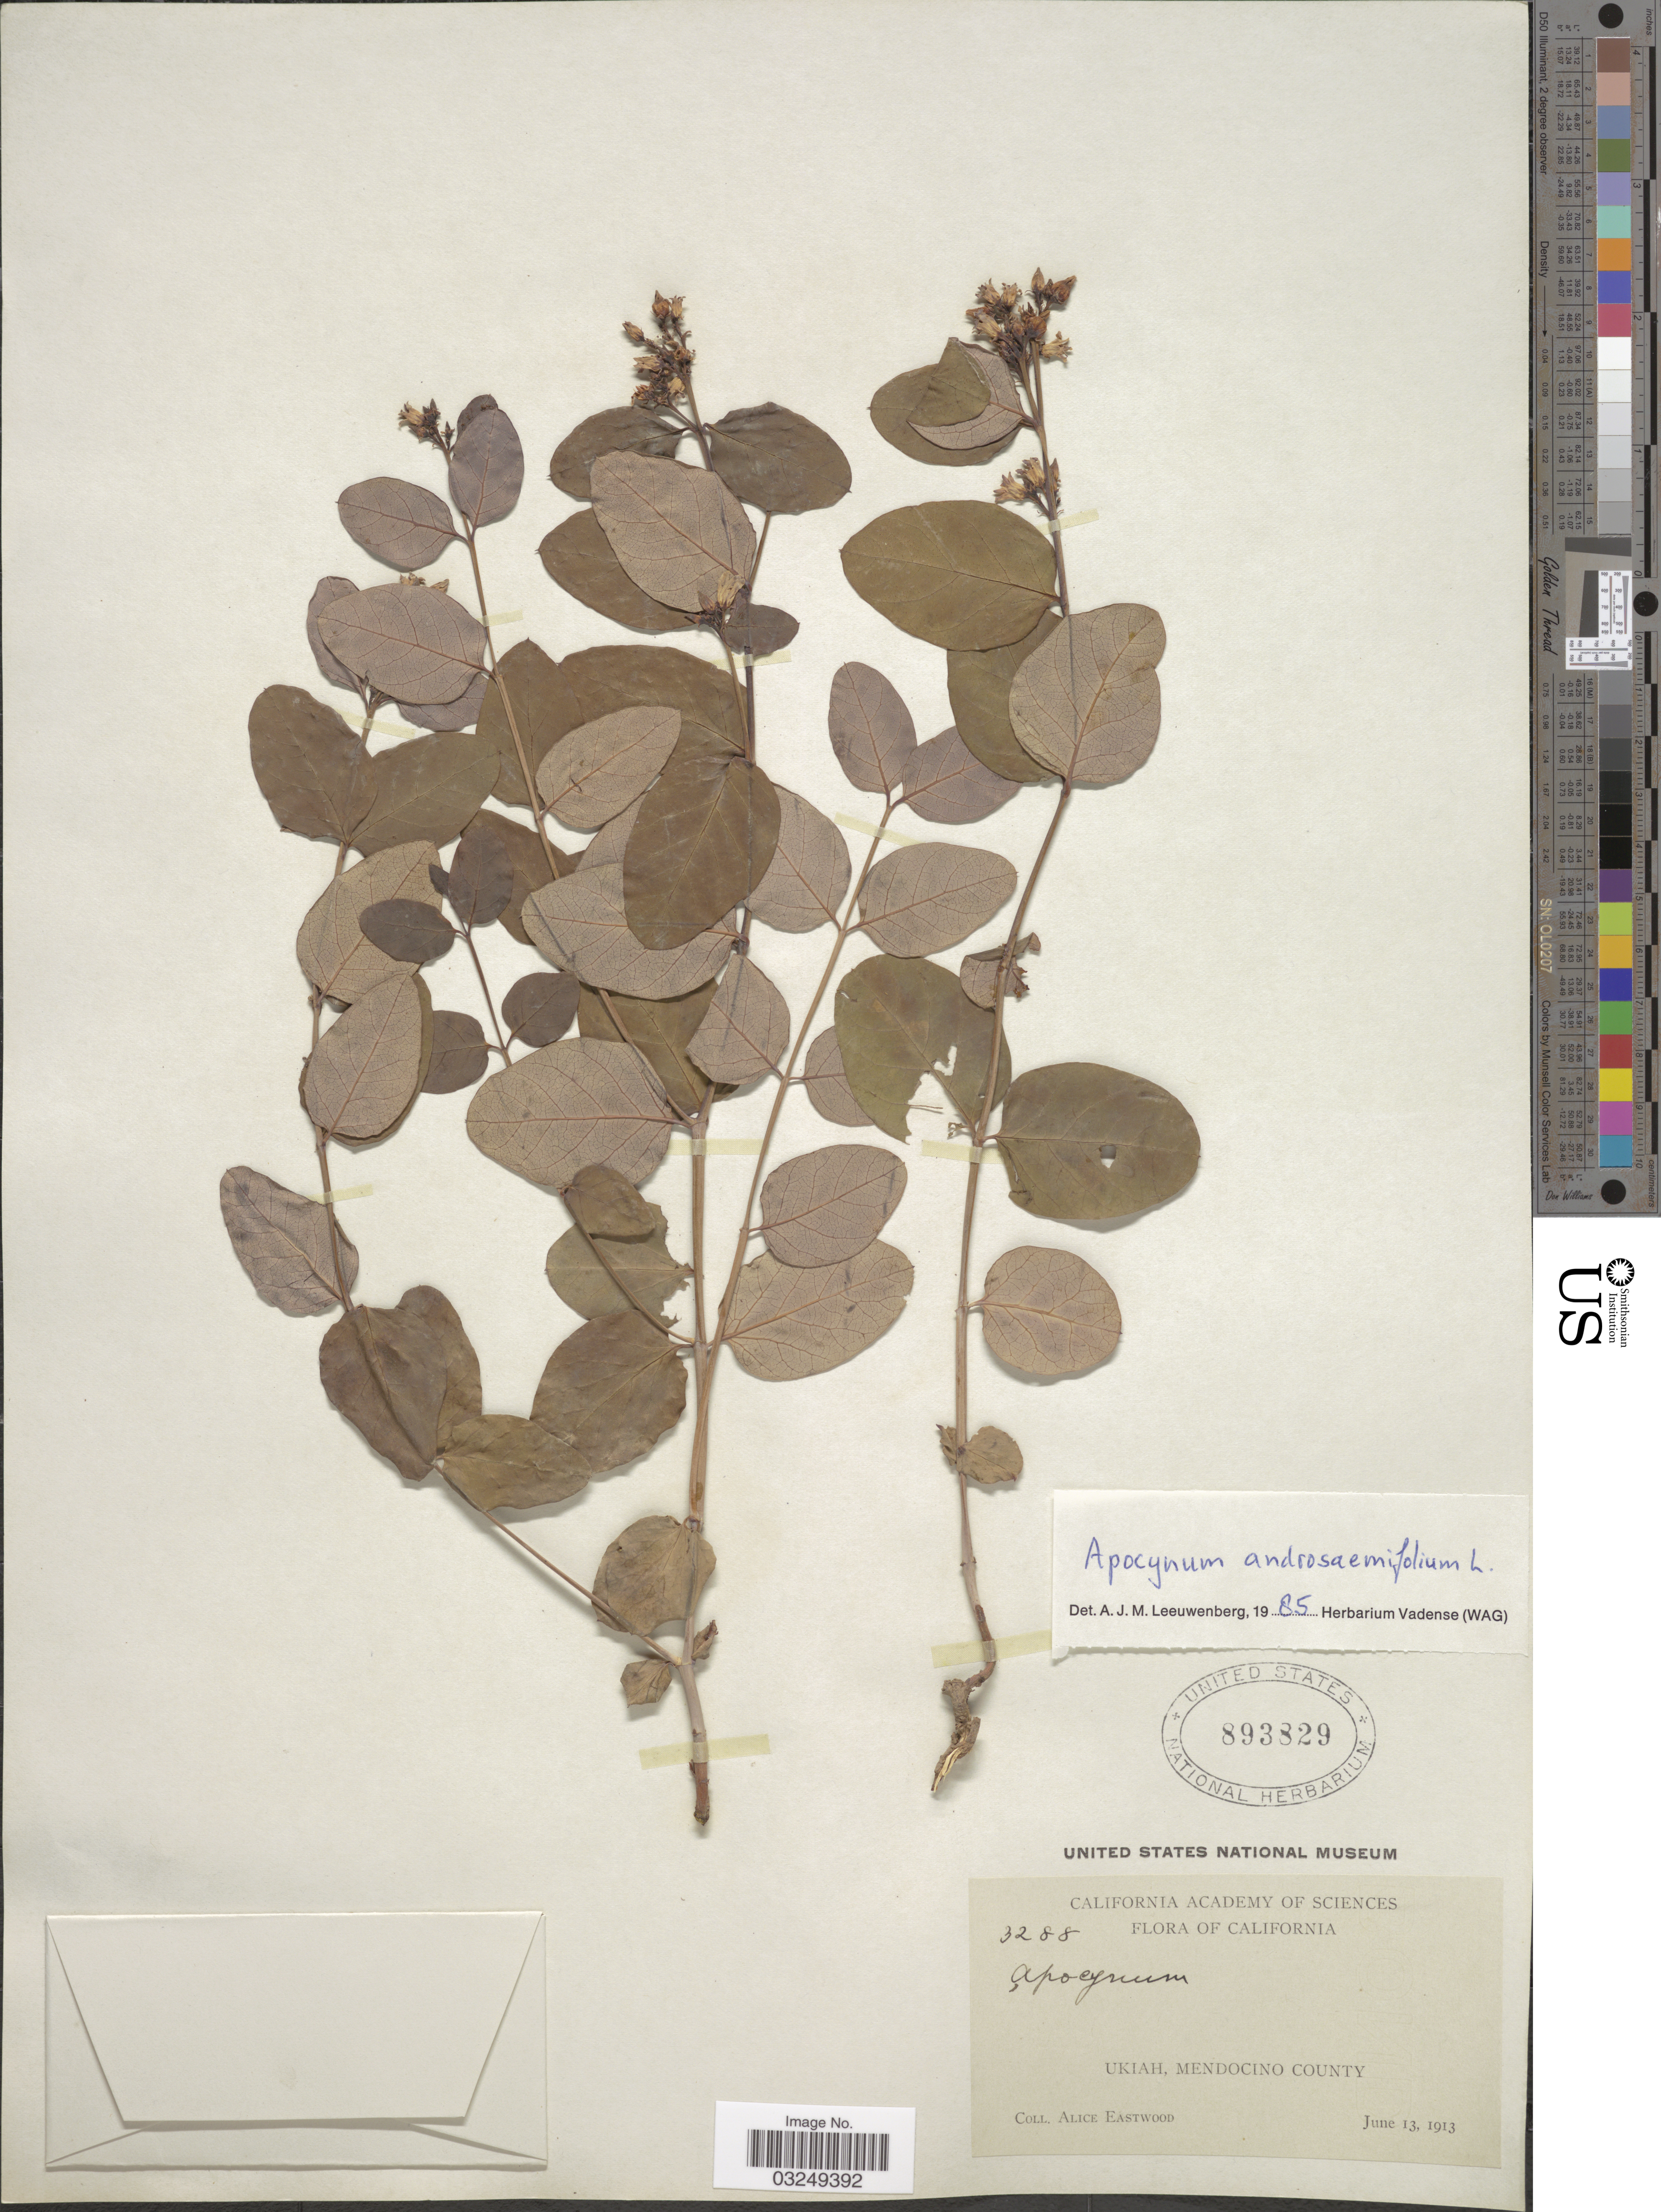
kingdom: Plantae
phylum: Tracheophyta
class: Magnoliopsida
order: Gentianales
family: Apocynaceae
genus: Apocynum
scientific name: Apocynum androsaemifolium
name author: L.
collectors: A. Eastwood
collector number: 3288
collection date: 1913-06-13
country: United States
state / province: California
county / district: Mendocino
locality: Ukiah, Mendocino County.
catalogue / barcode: US 893829